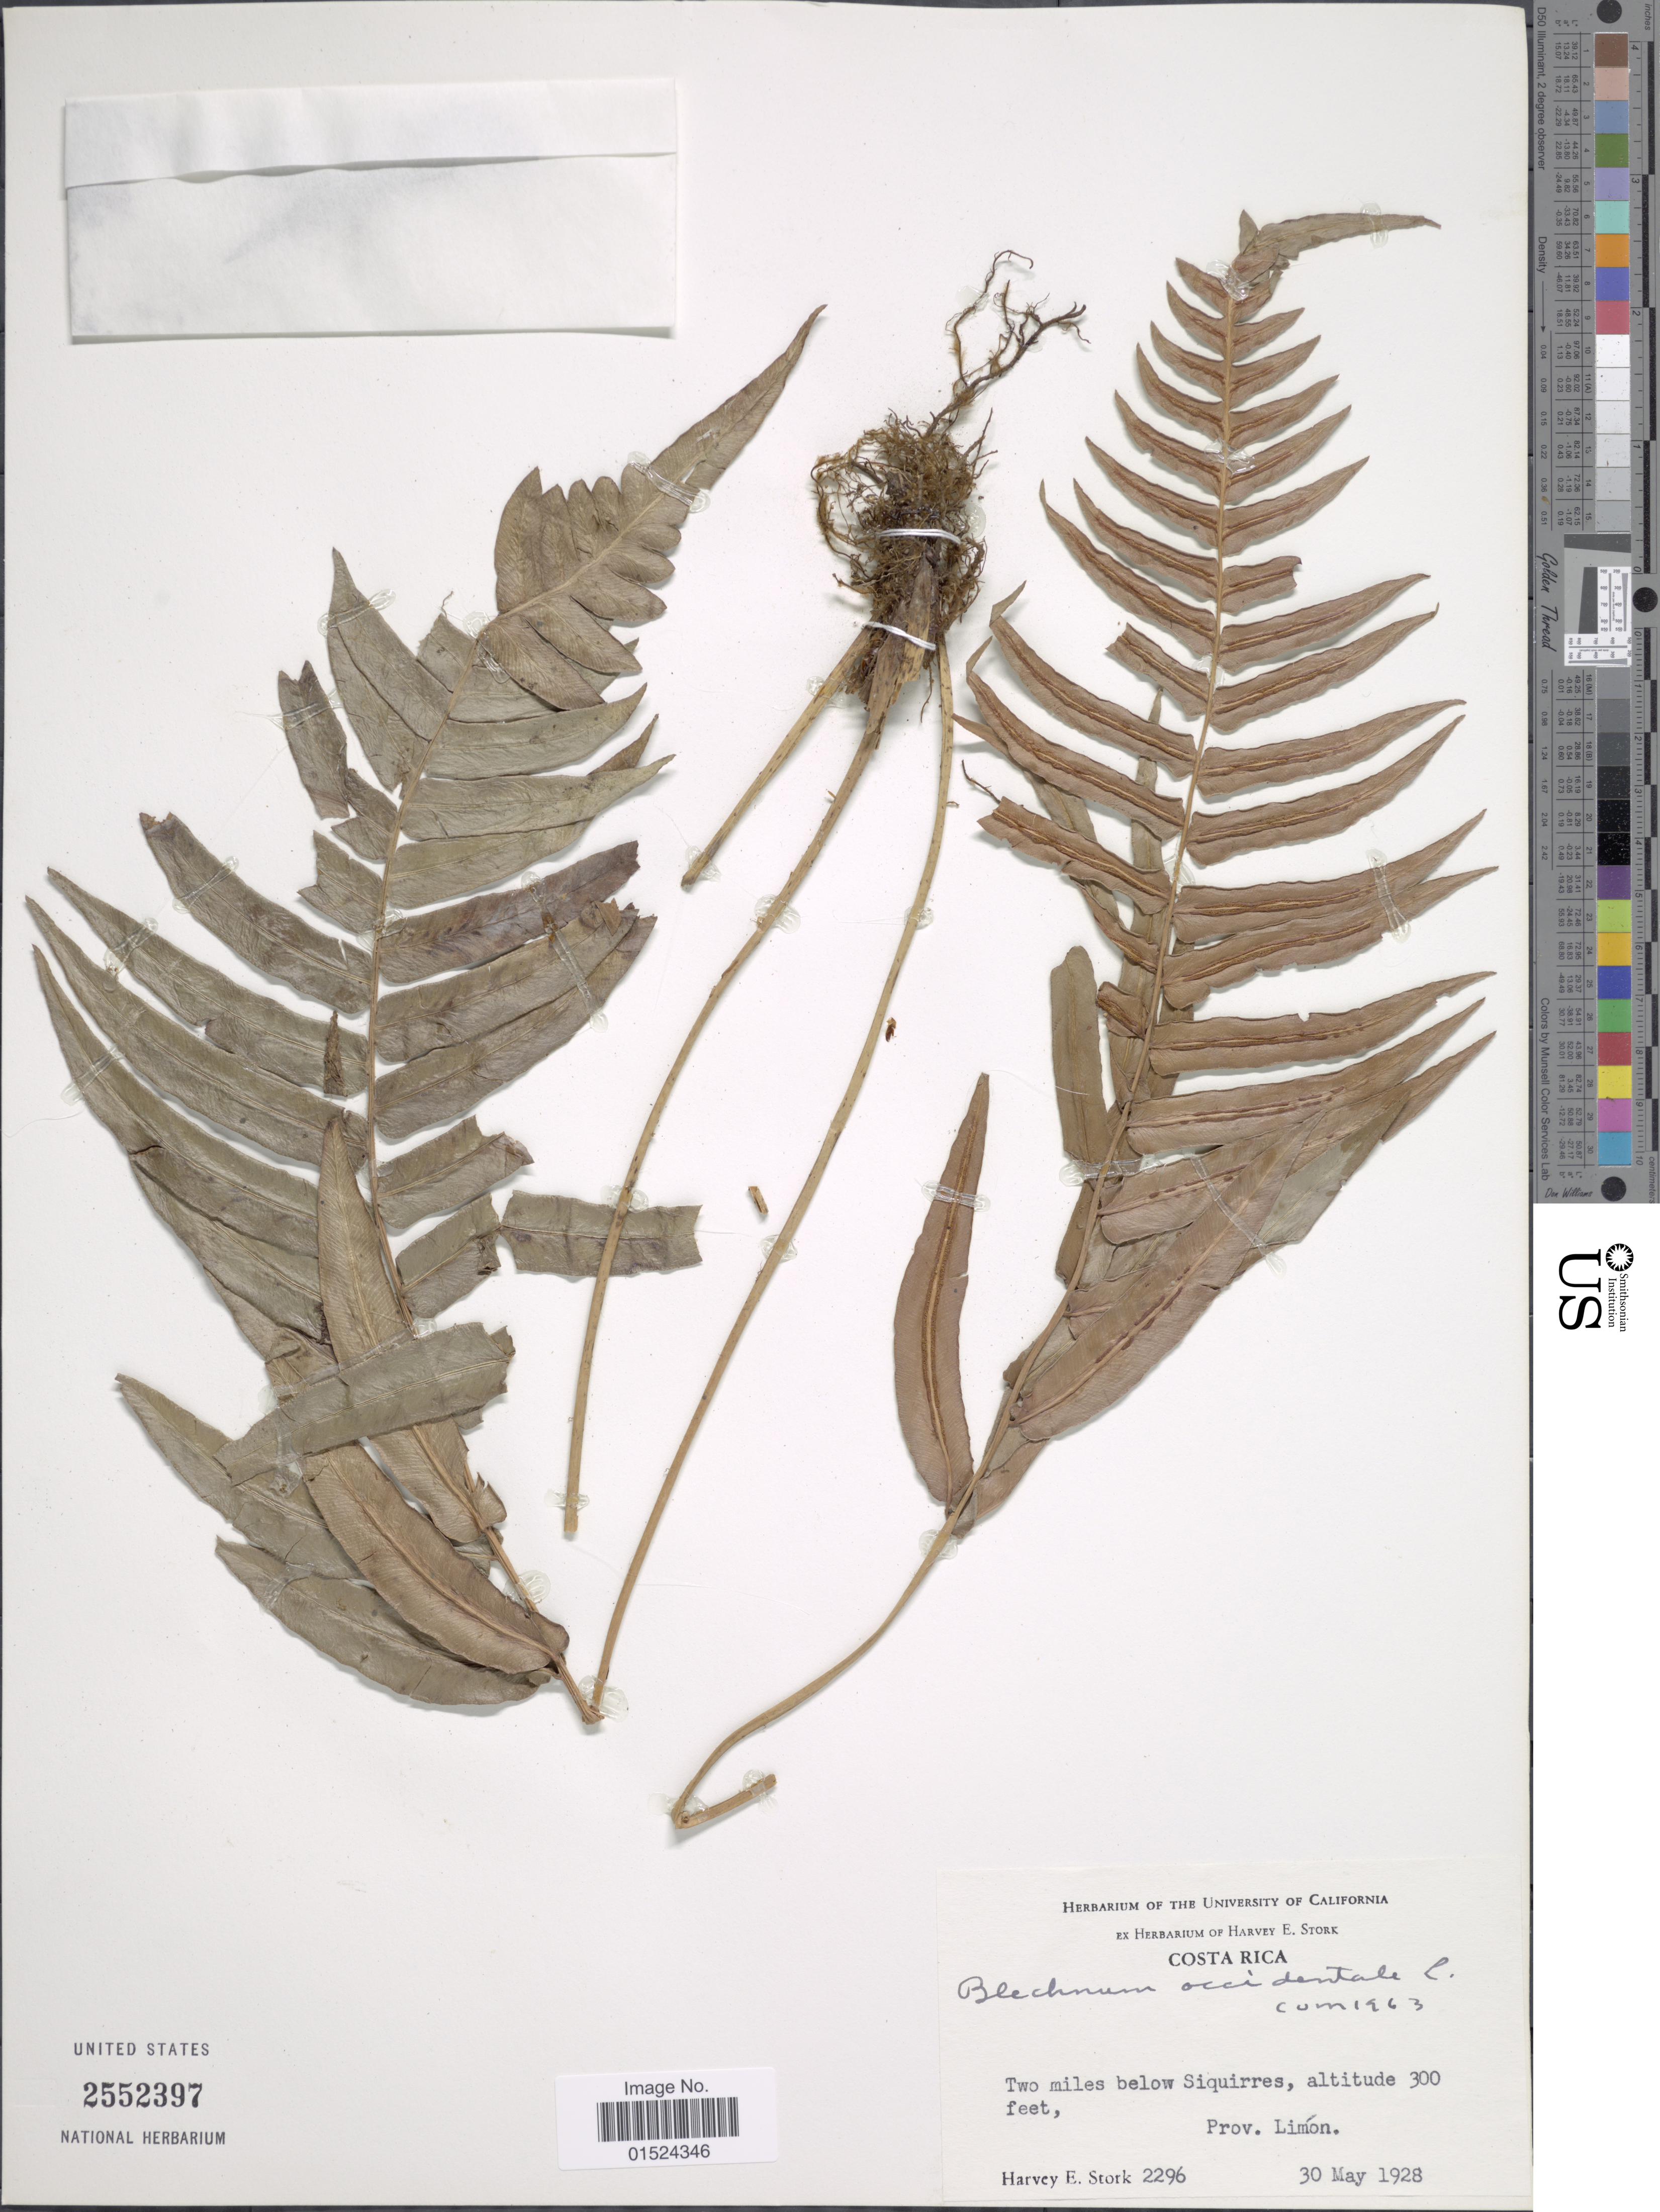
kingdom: Plantae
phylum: Tracheophyta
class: Polypodiopsida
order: Polypodiales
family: Blechnaceae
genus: Blechnum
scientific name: Blechnum occidentale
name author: L.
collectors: H. E. Stork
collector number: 2296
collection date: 1928-05-30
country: Costa Rica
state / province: Limón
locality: Two miles below Siquirres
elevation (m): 91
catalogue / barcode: US 2552397